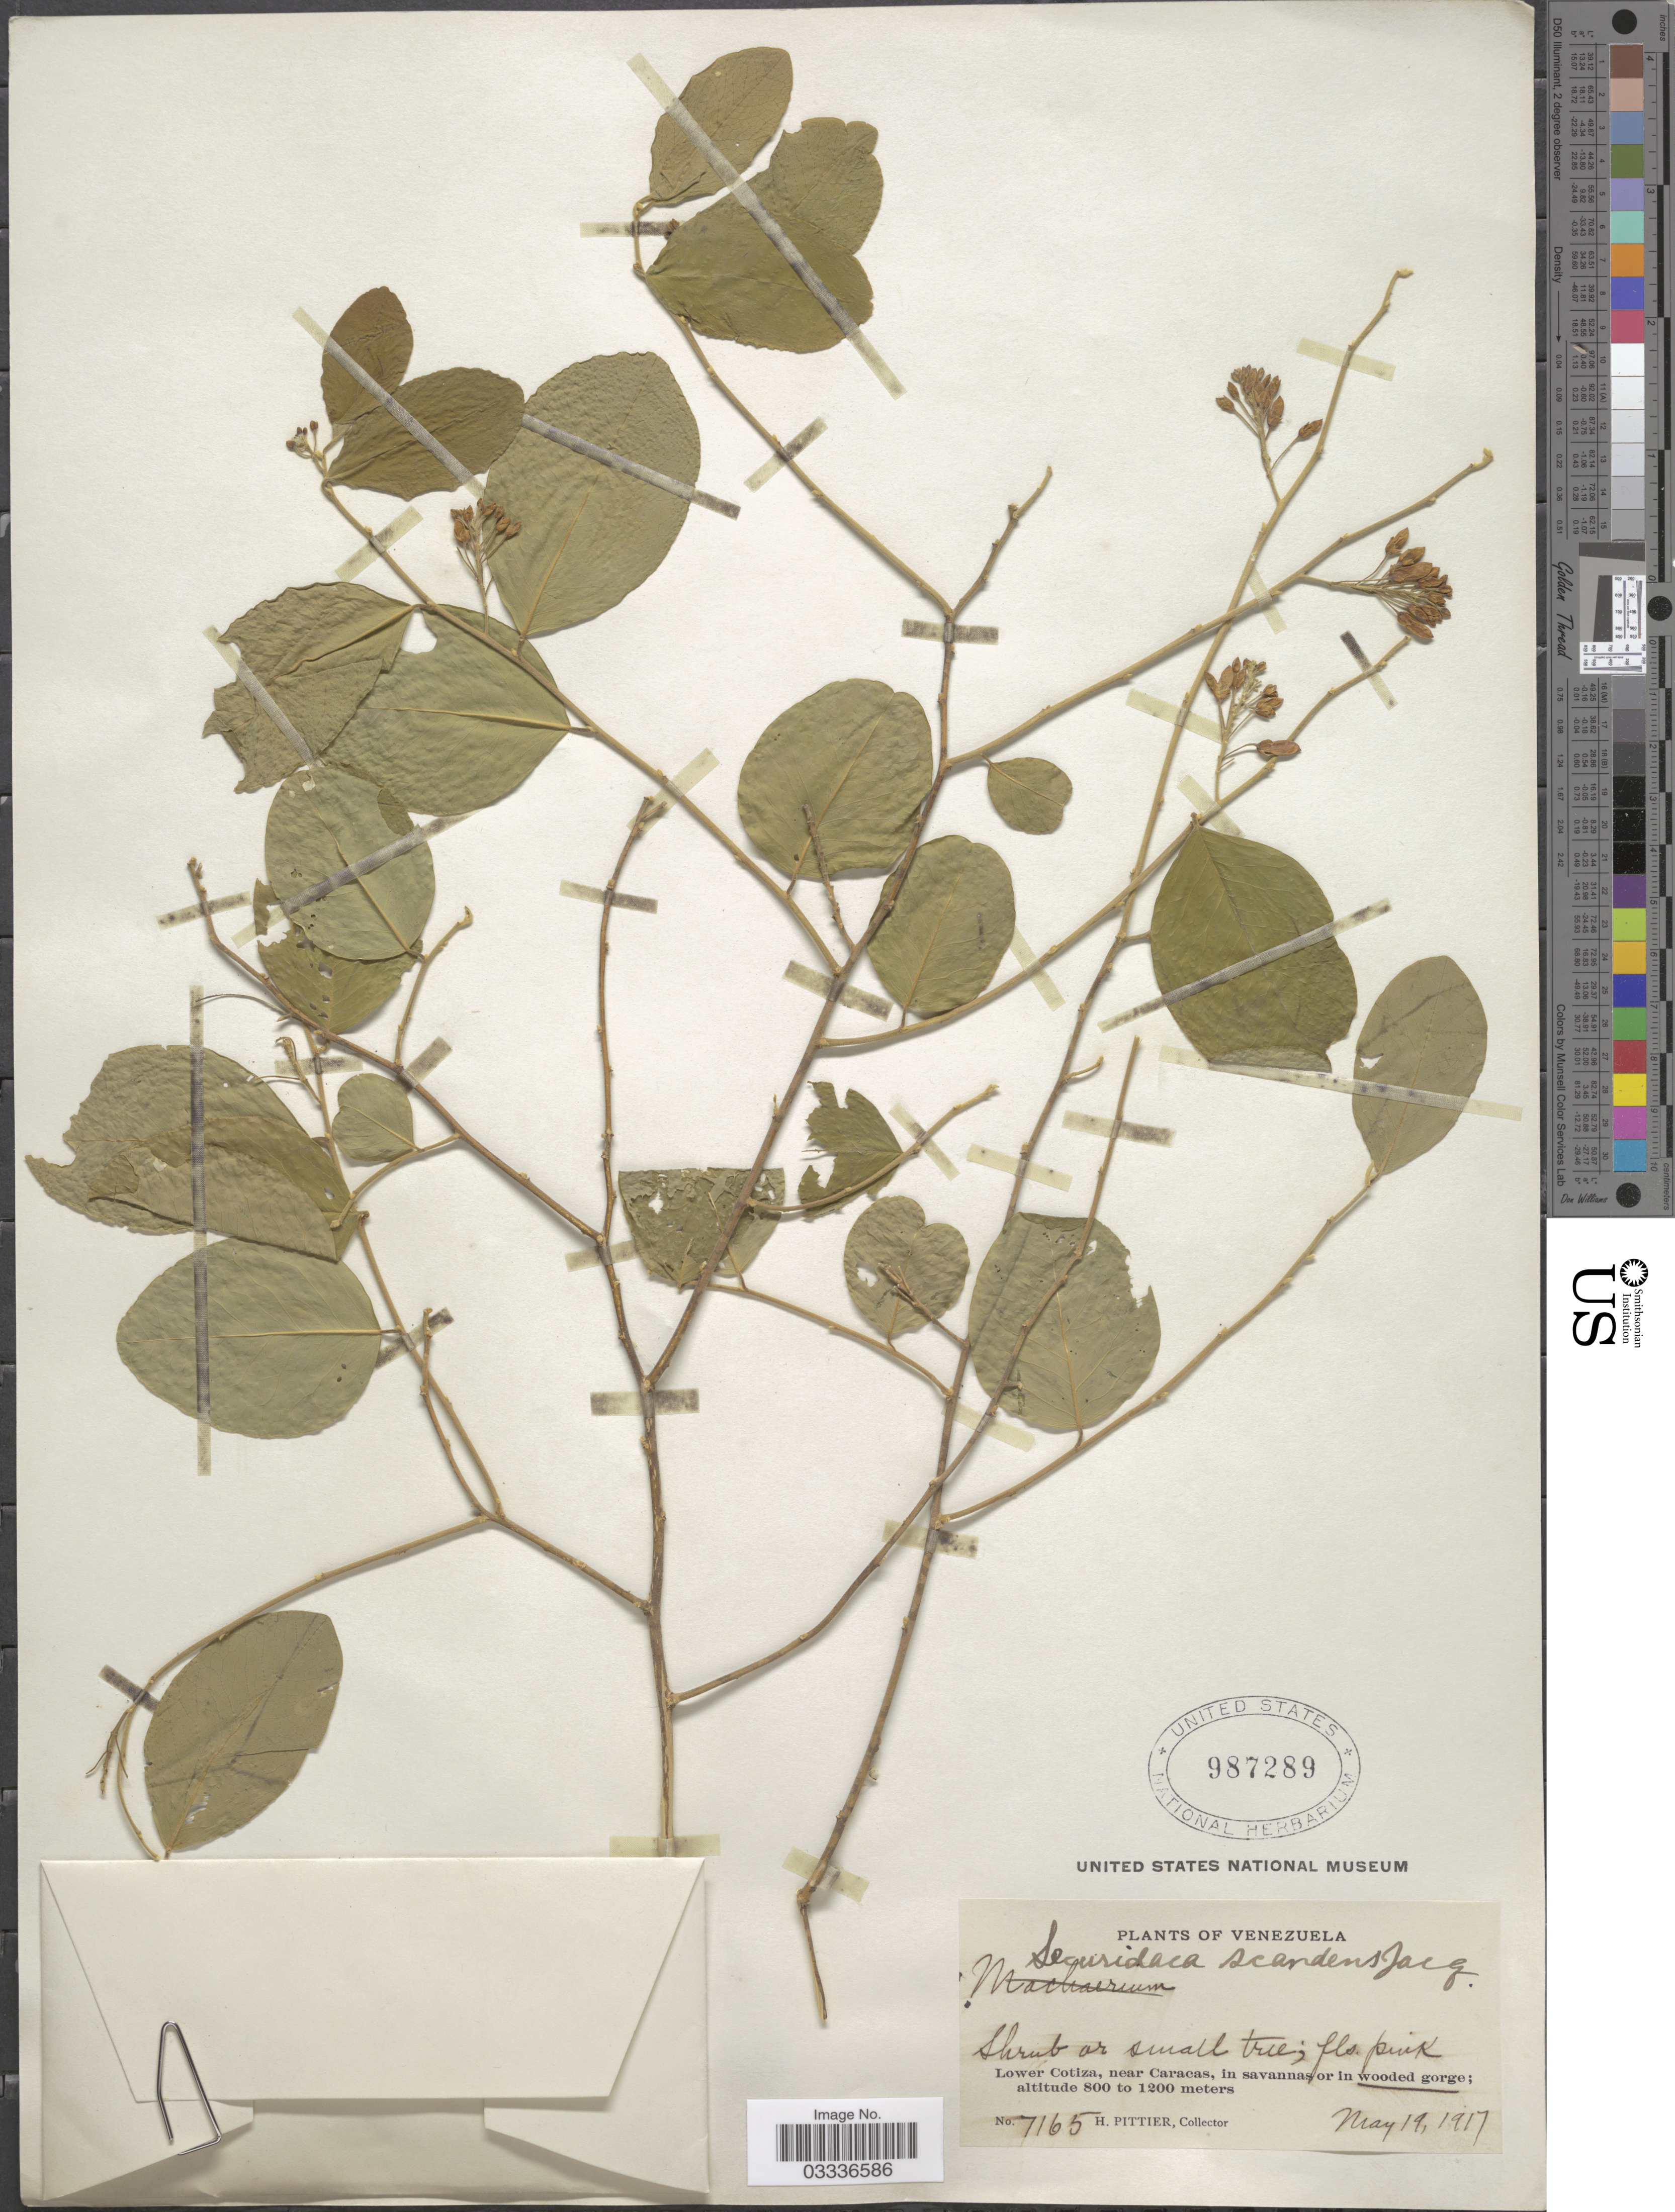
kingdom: Plantae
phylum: Tracheophyta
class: Magnoliopsida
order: Fabales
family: Polygalaceae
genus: Securidaca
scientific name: Securidaca scandens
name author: Jacq.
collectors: H. F. Pittier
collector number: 7165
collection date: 1917-05-19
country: Venezuela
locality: Lower Cotiza, near Caracas.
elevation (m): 800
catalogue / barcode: US 987289